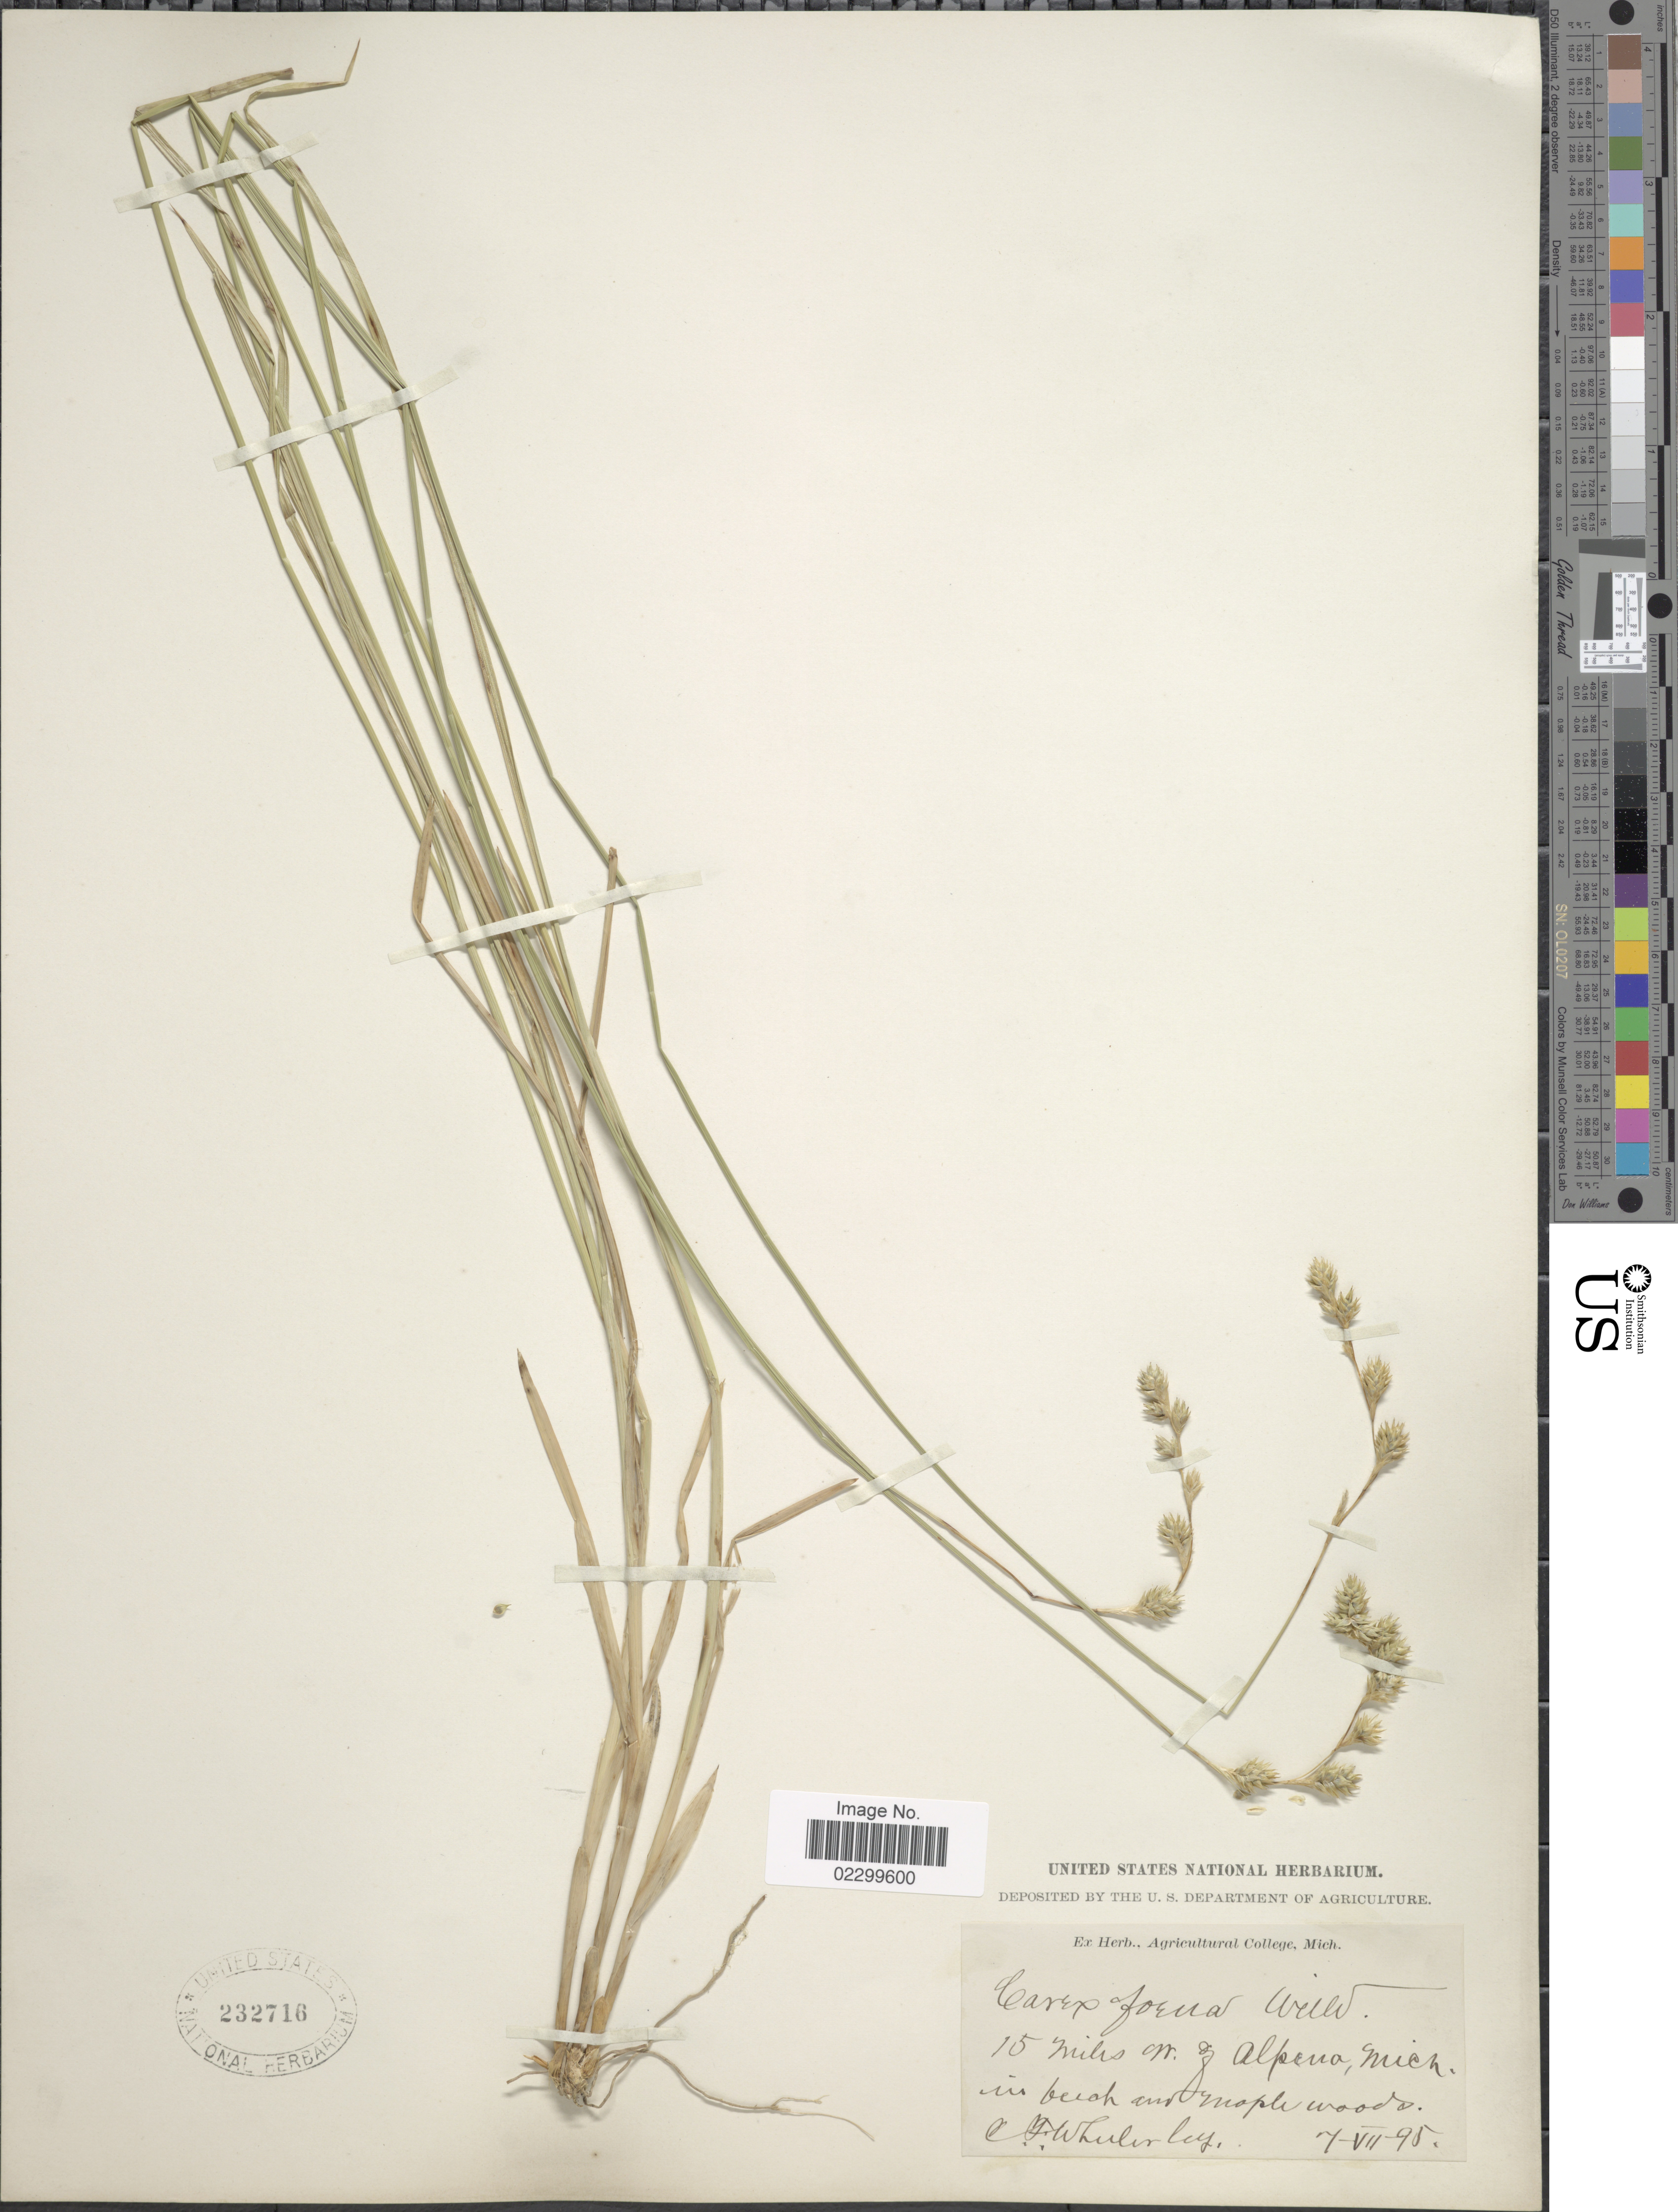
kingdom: Plantae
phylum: Tracheophyta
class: Liliopsida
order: Poales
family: Cyperaceae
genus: Carex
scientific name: Carex foenea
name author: Willd.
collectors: C. Wheeler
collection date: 1895-07-07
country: United States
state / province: Michigan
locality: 15 miles W. of Alpena, in beech and maple woods.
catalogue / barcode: US 232716